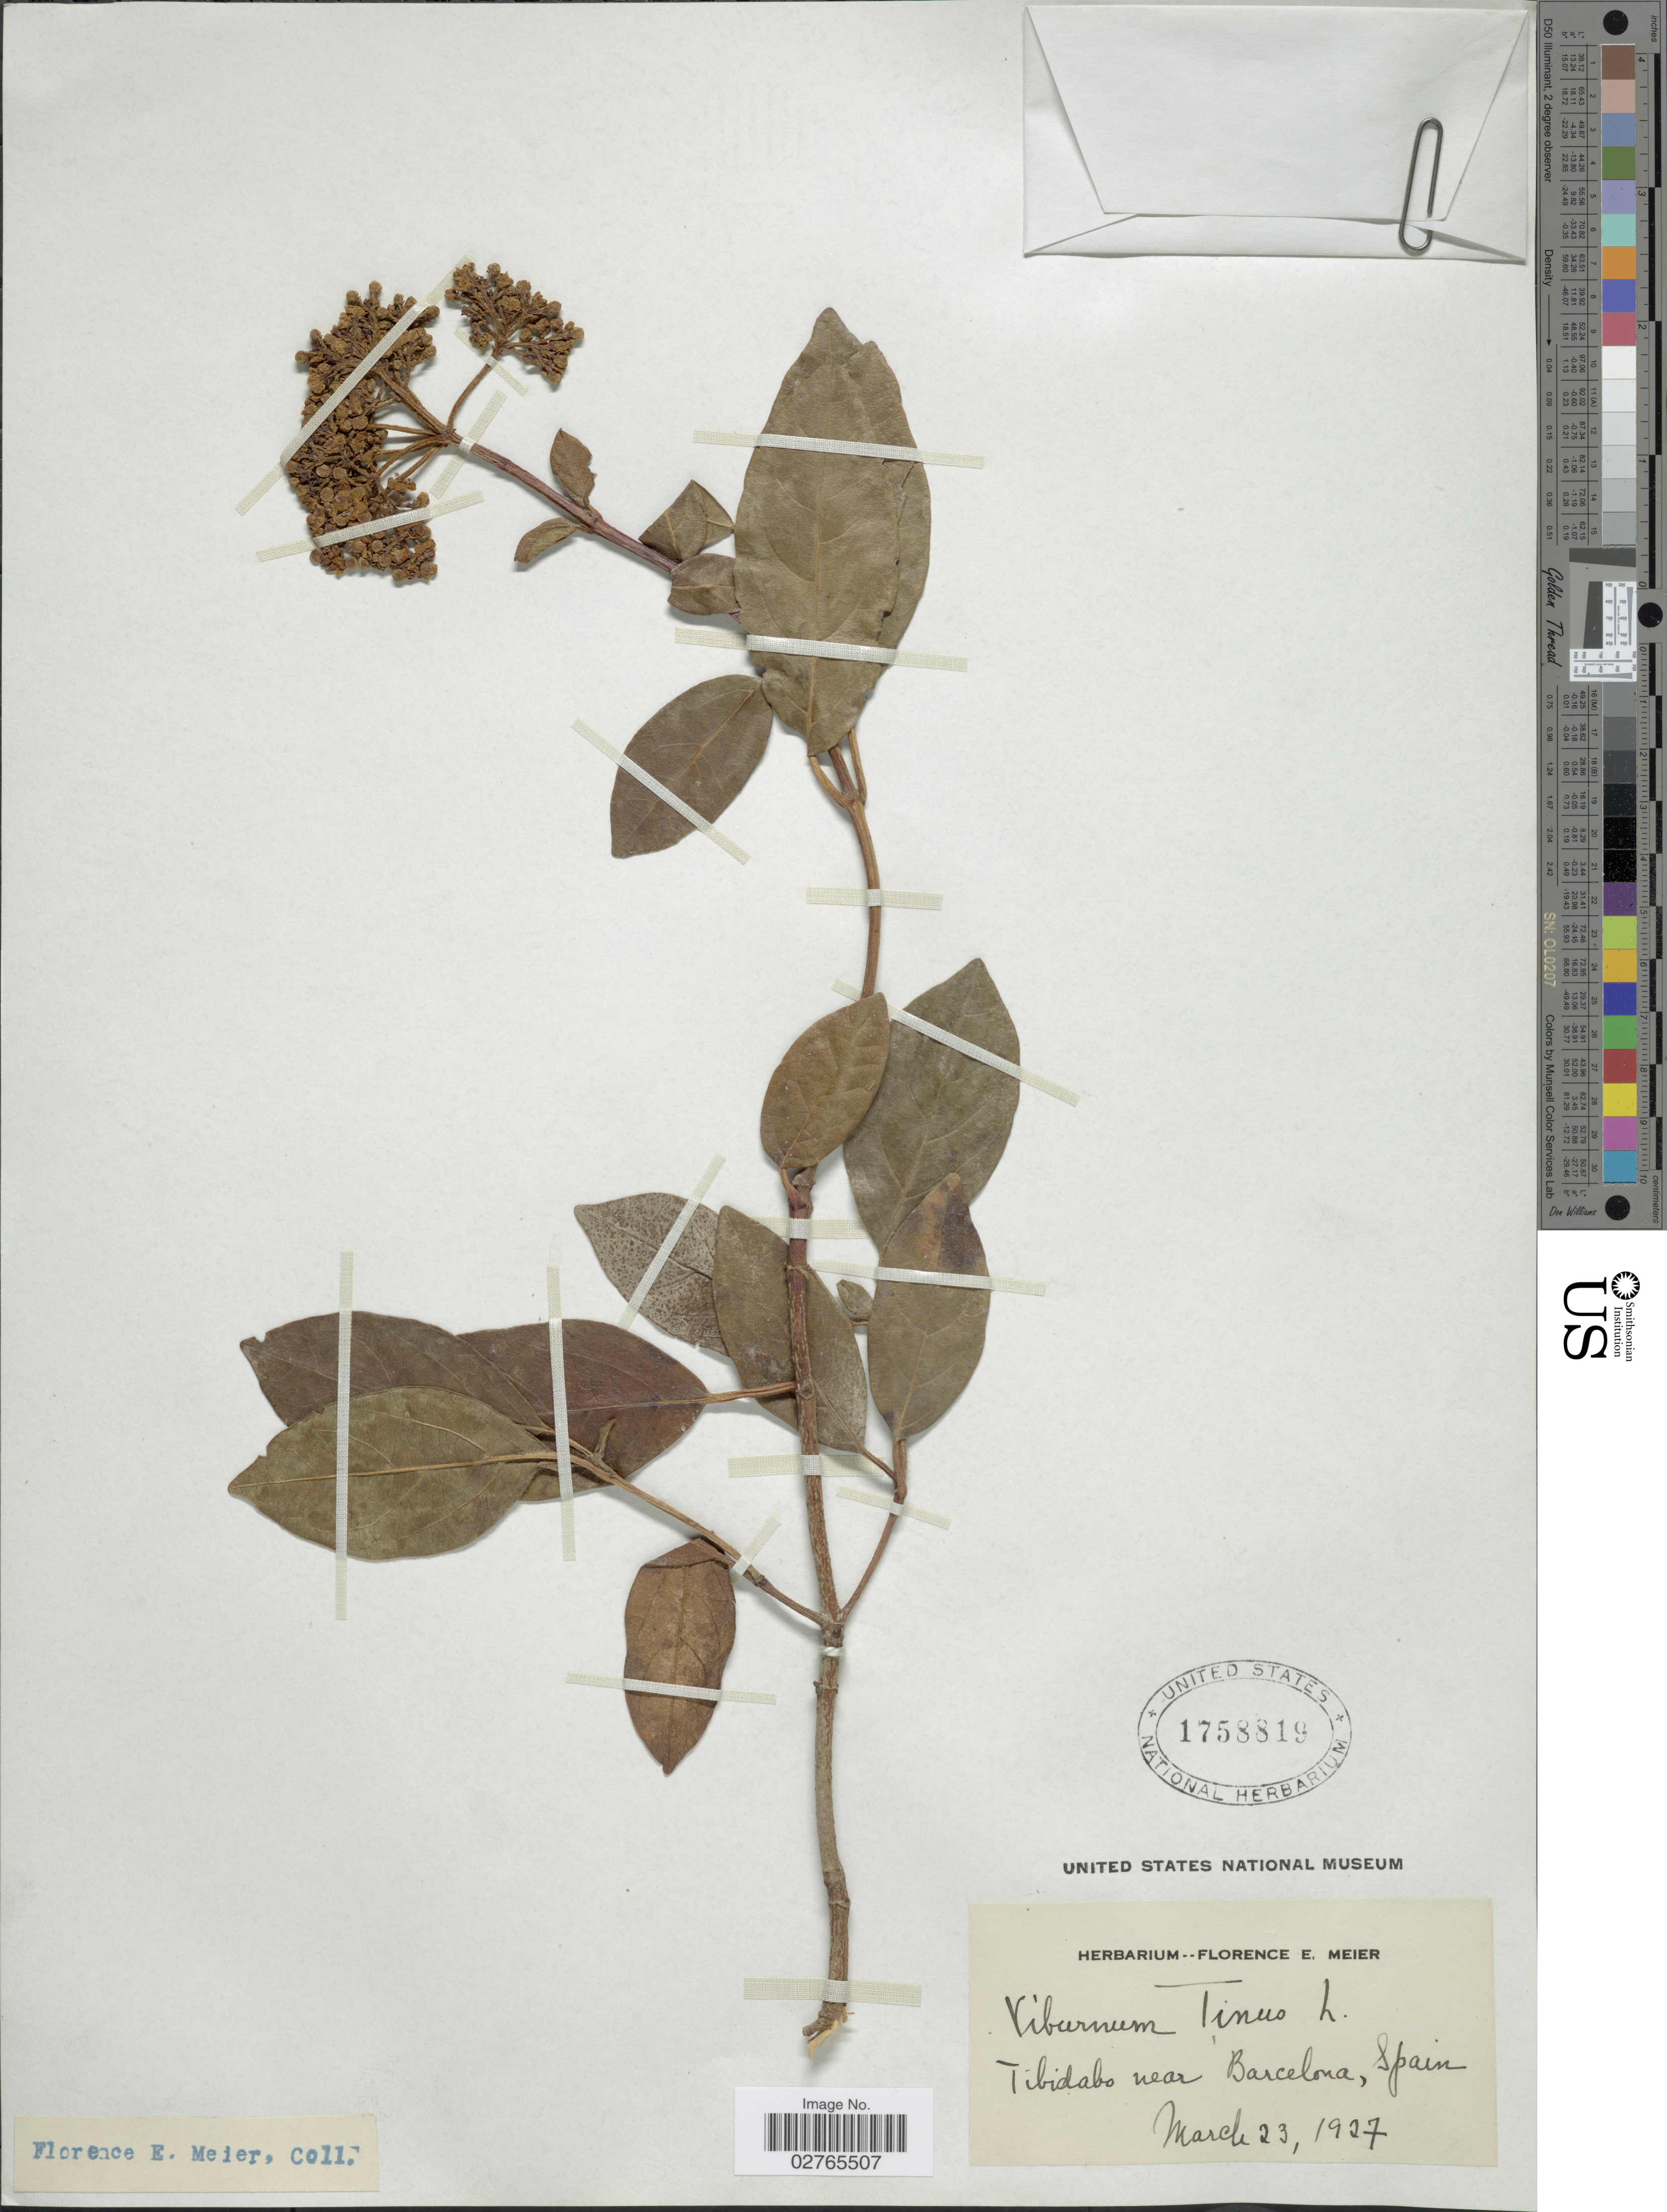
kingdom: Plantae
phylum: Tracheophyta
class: Magnoliopsida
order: Dipsacales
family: Viburnaceae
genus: Viburnum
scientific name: Viburnum tinus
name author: L.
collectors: ex herb. Florence E. Meier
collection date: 1927-03-23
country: Spain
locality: Tibidabo near Barcelona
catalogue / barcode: US 1758819